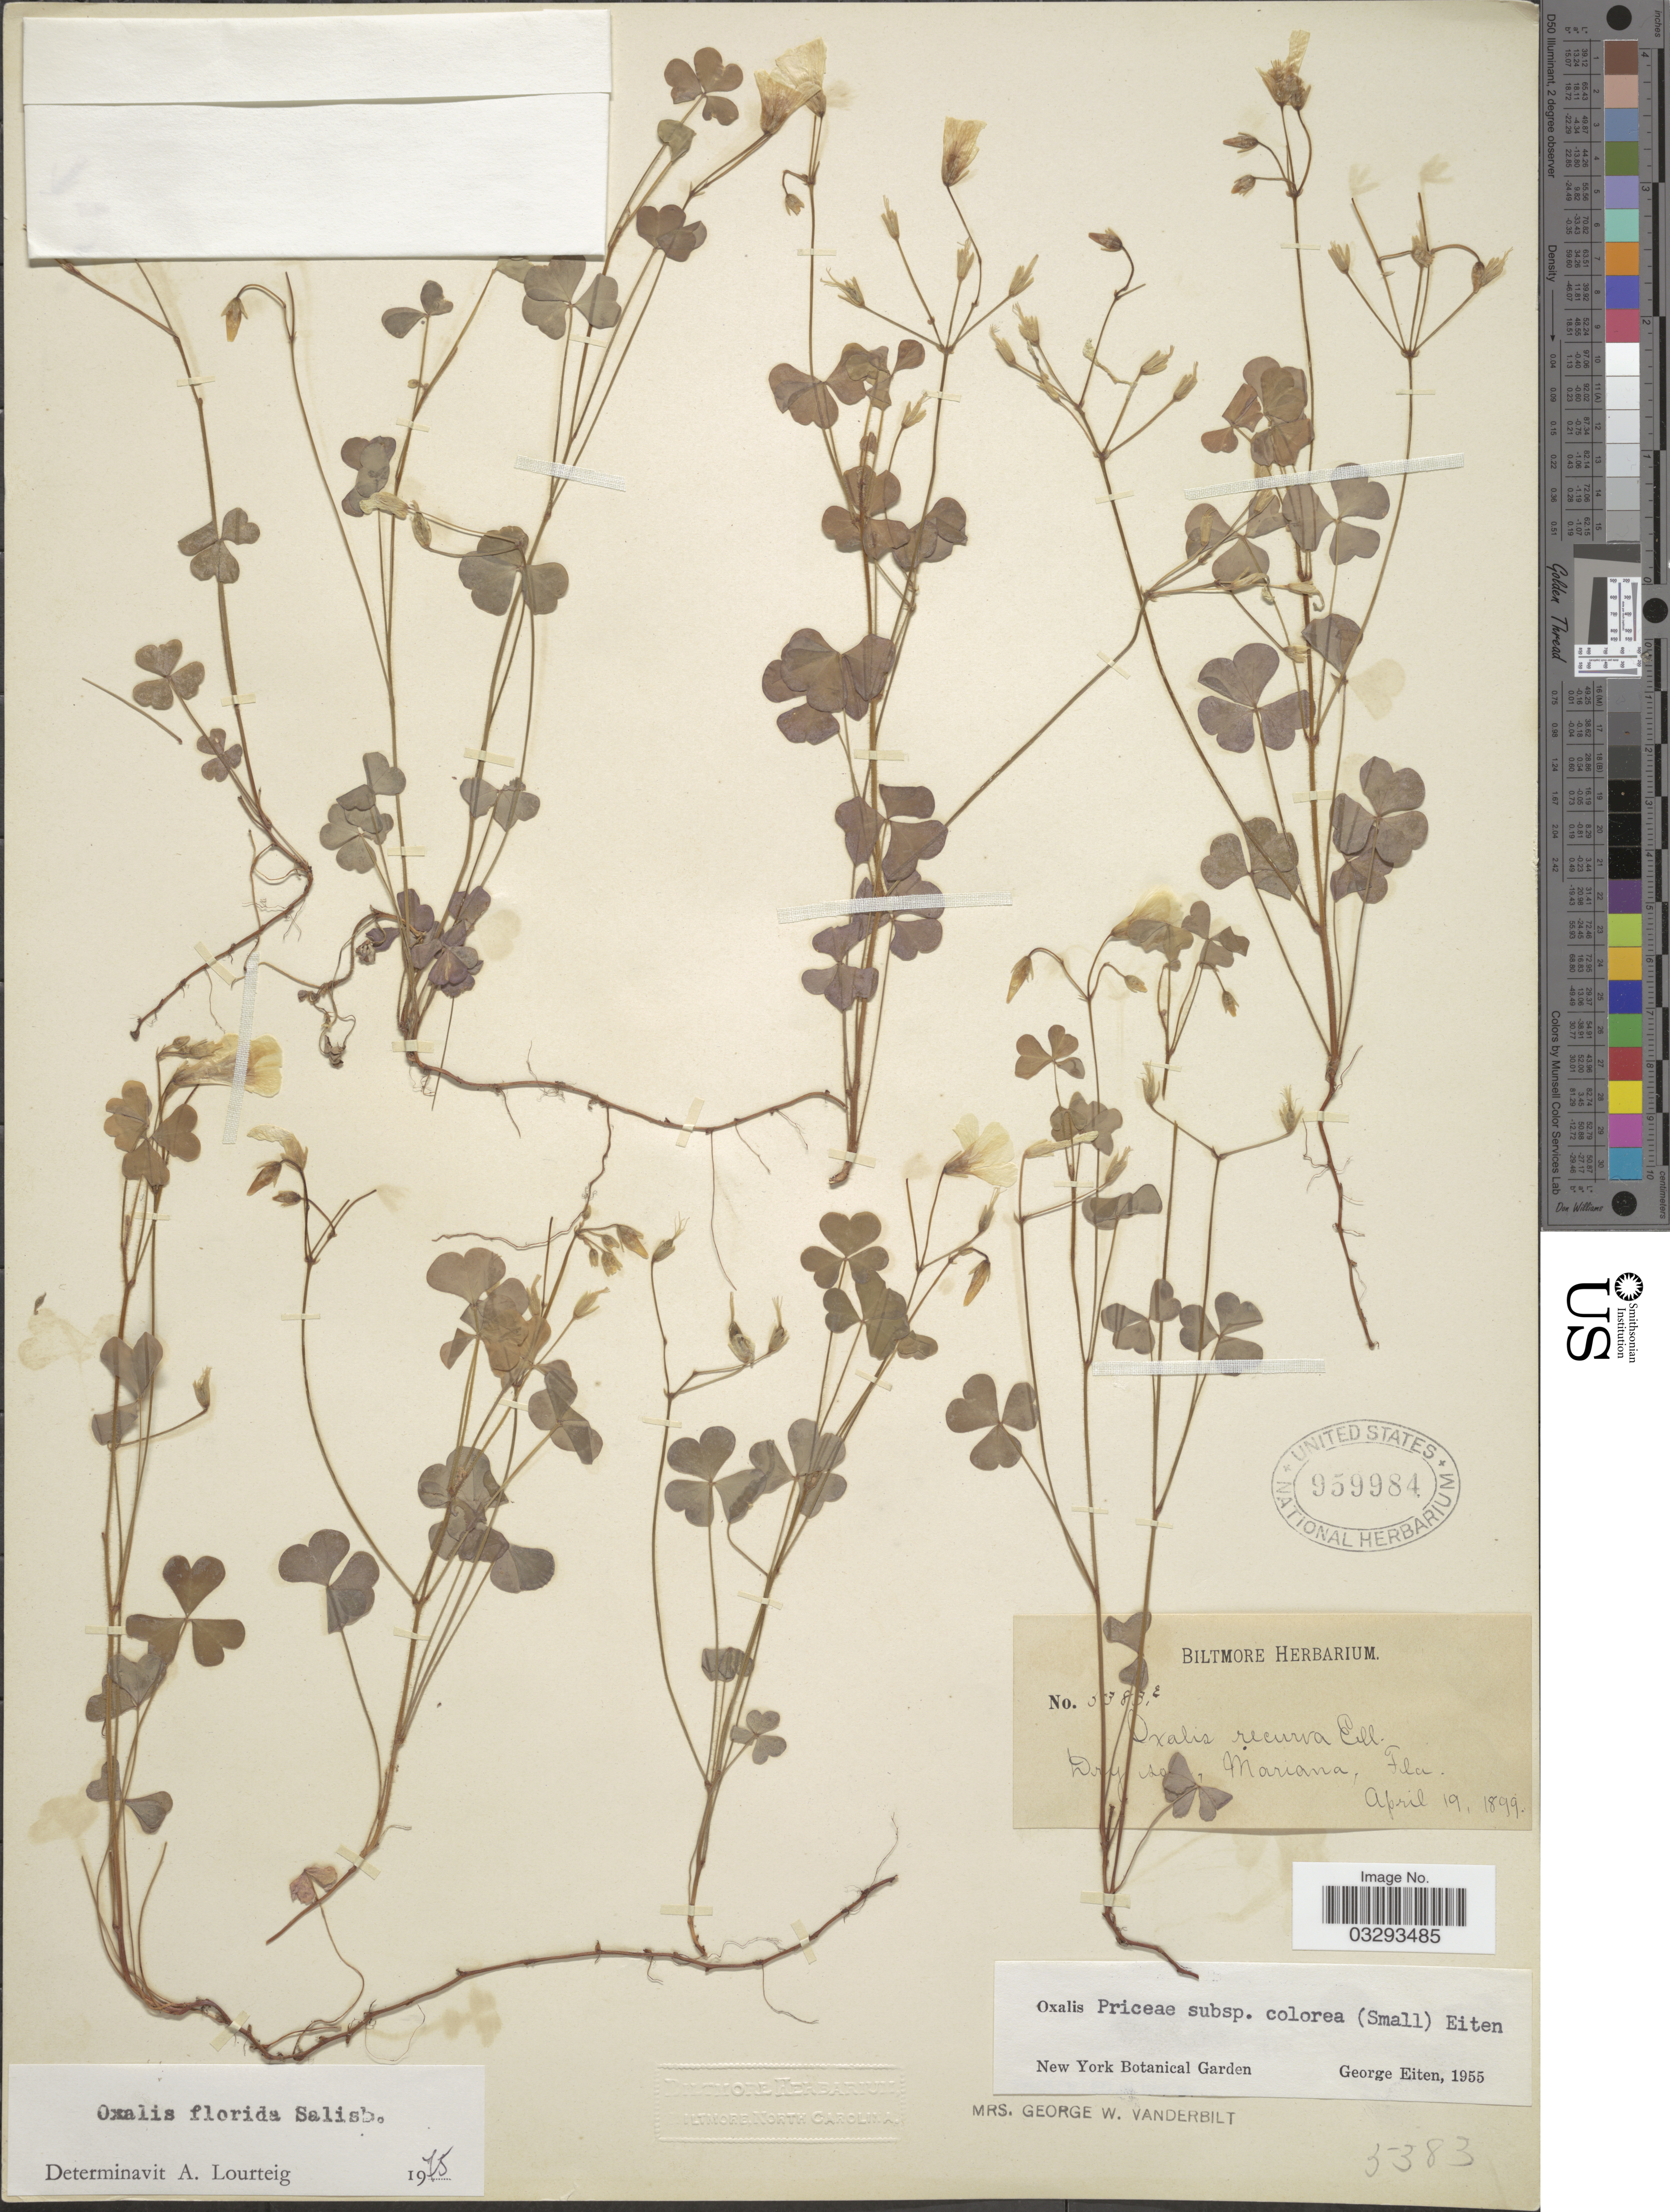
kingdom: Plantae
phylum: Tracheophyta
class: Magnoliopsida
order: Oxalidales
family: Oxalidaceae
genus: Oxalis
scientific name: Oxalis florida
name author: Salisb.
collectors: ex herb. Biltmore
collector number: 5383e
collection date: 1899-04-19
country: United States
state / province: Florida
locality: Mariana.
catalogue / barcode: US 959984